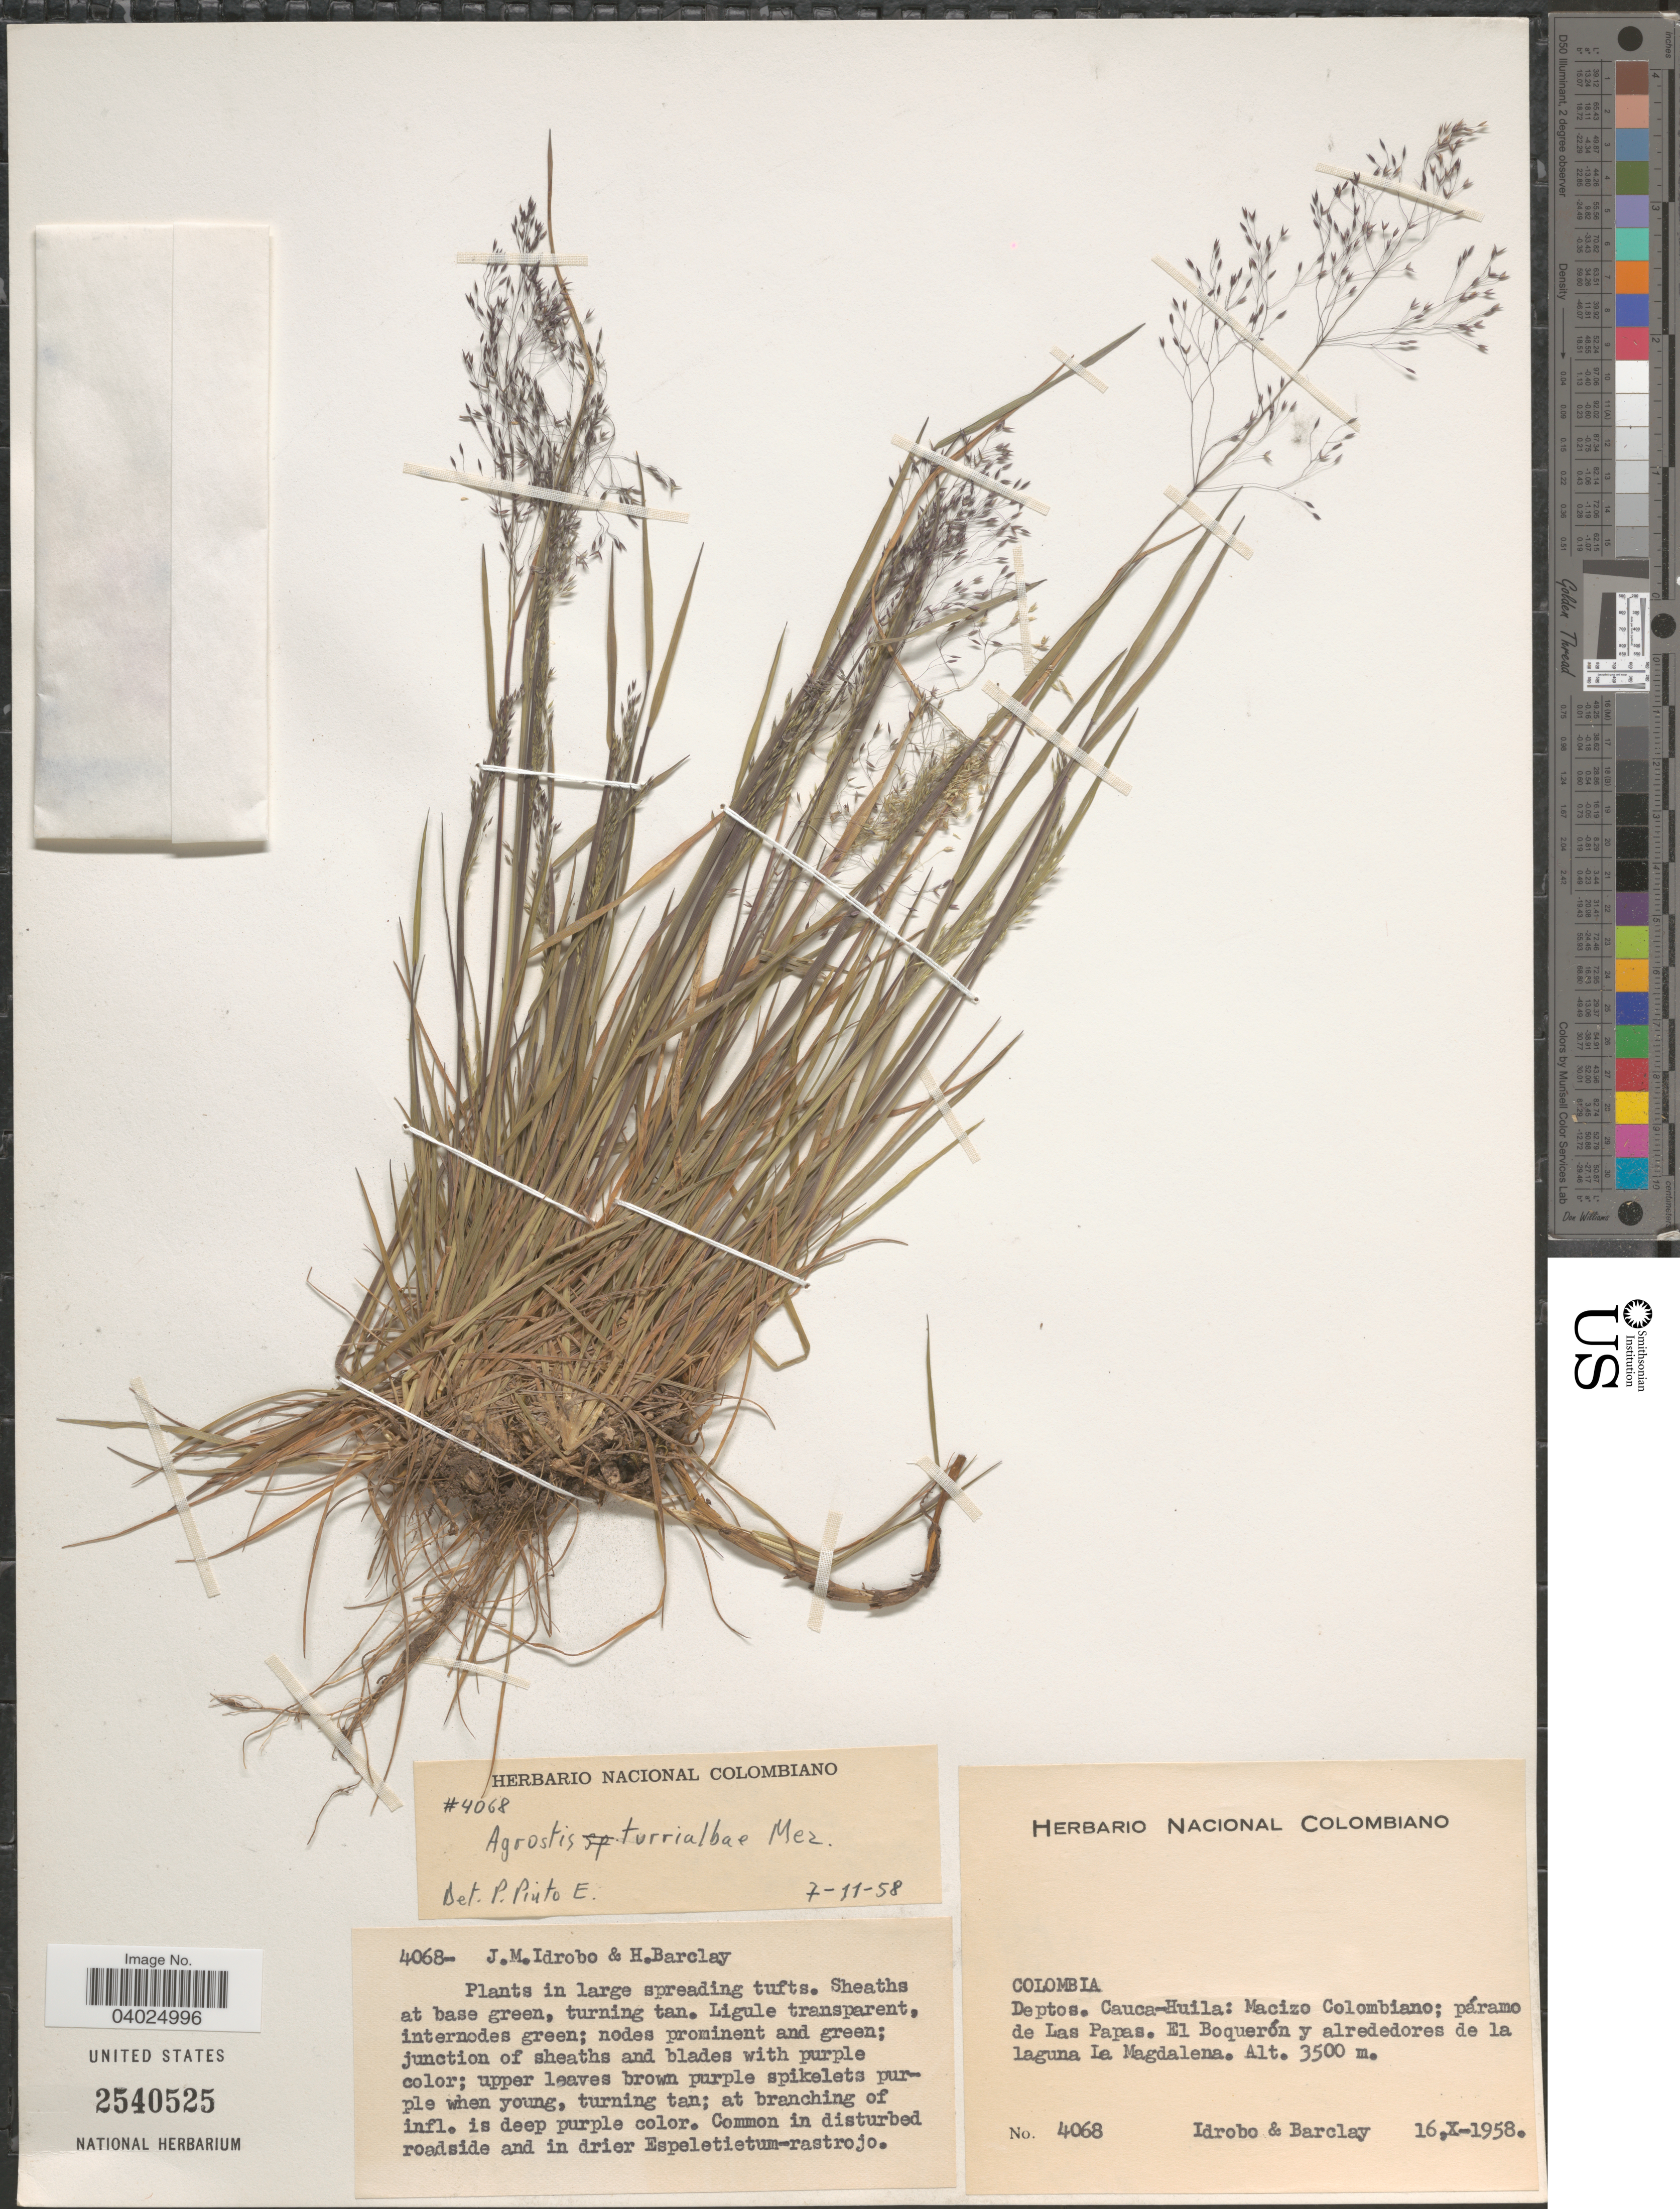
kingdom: Plantae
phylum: Tracheophyta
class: Liliopsida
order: Poales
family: Poaceae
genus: Agrostis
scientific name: Agrostis turrialbae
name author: Mez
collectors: J. M. Idrobo & H. G. Barclay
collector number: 4068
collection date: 1958-10-16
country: Colombia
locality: Deptos. Cauca-Huila: Macizo Colombiano; páramo de Las Papas. El Boquerón y alrededores de la laguna La Magdalena.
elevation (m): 3500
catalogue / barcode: US 2540525